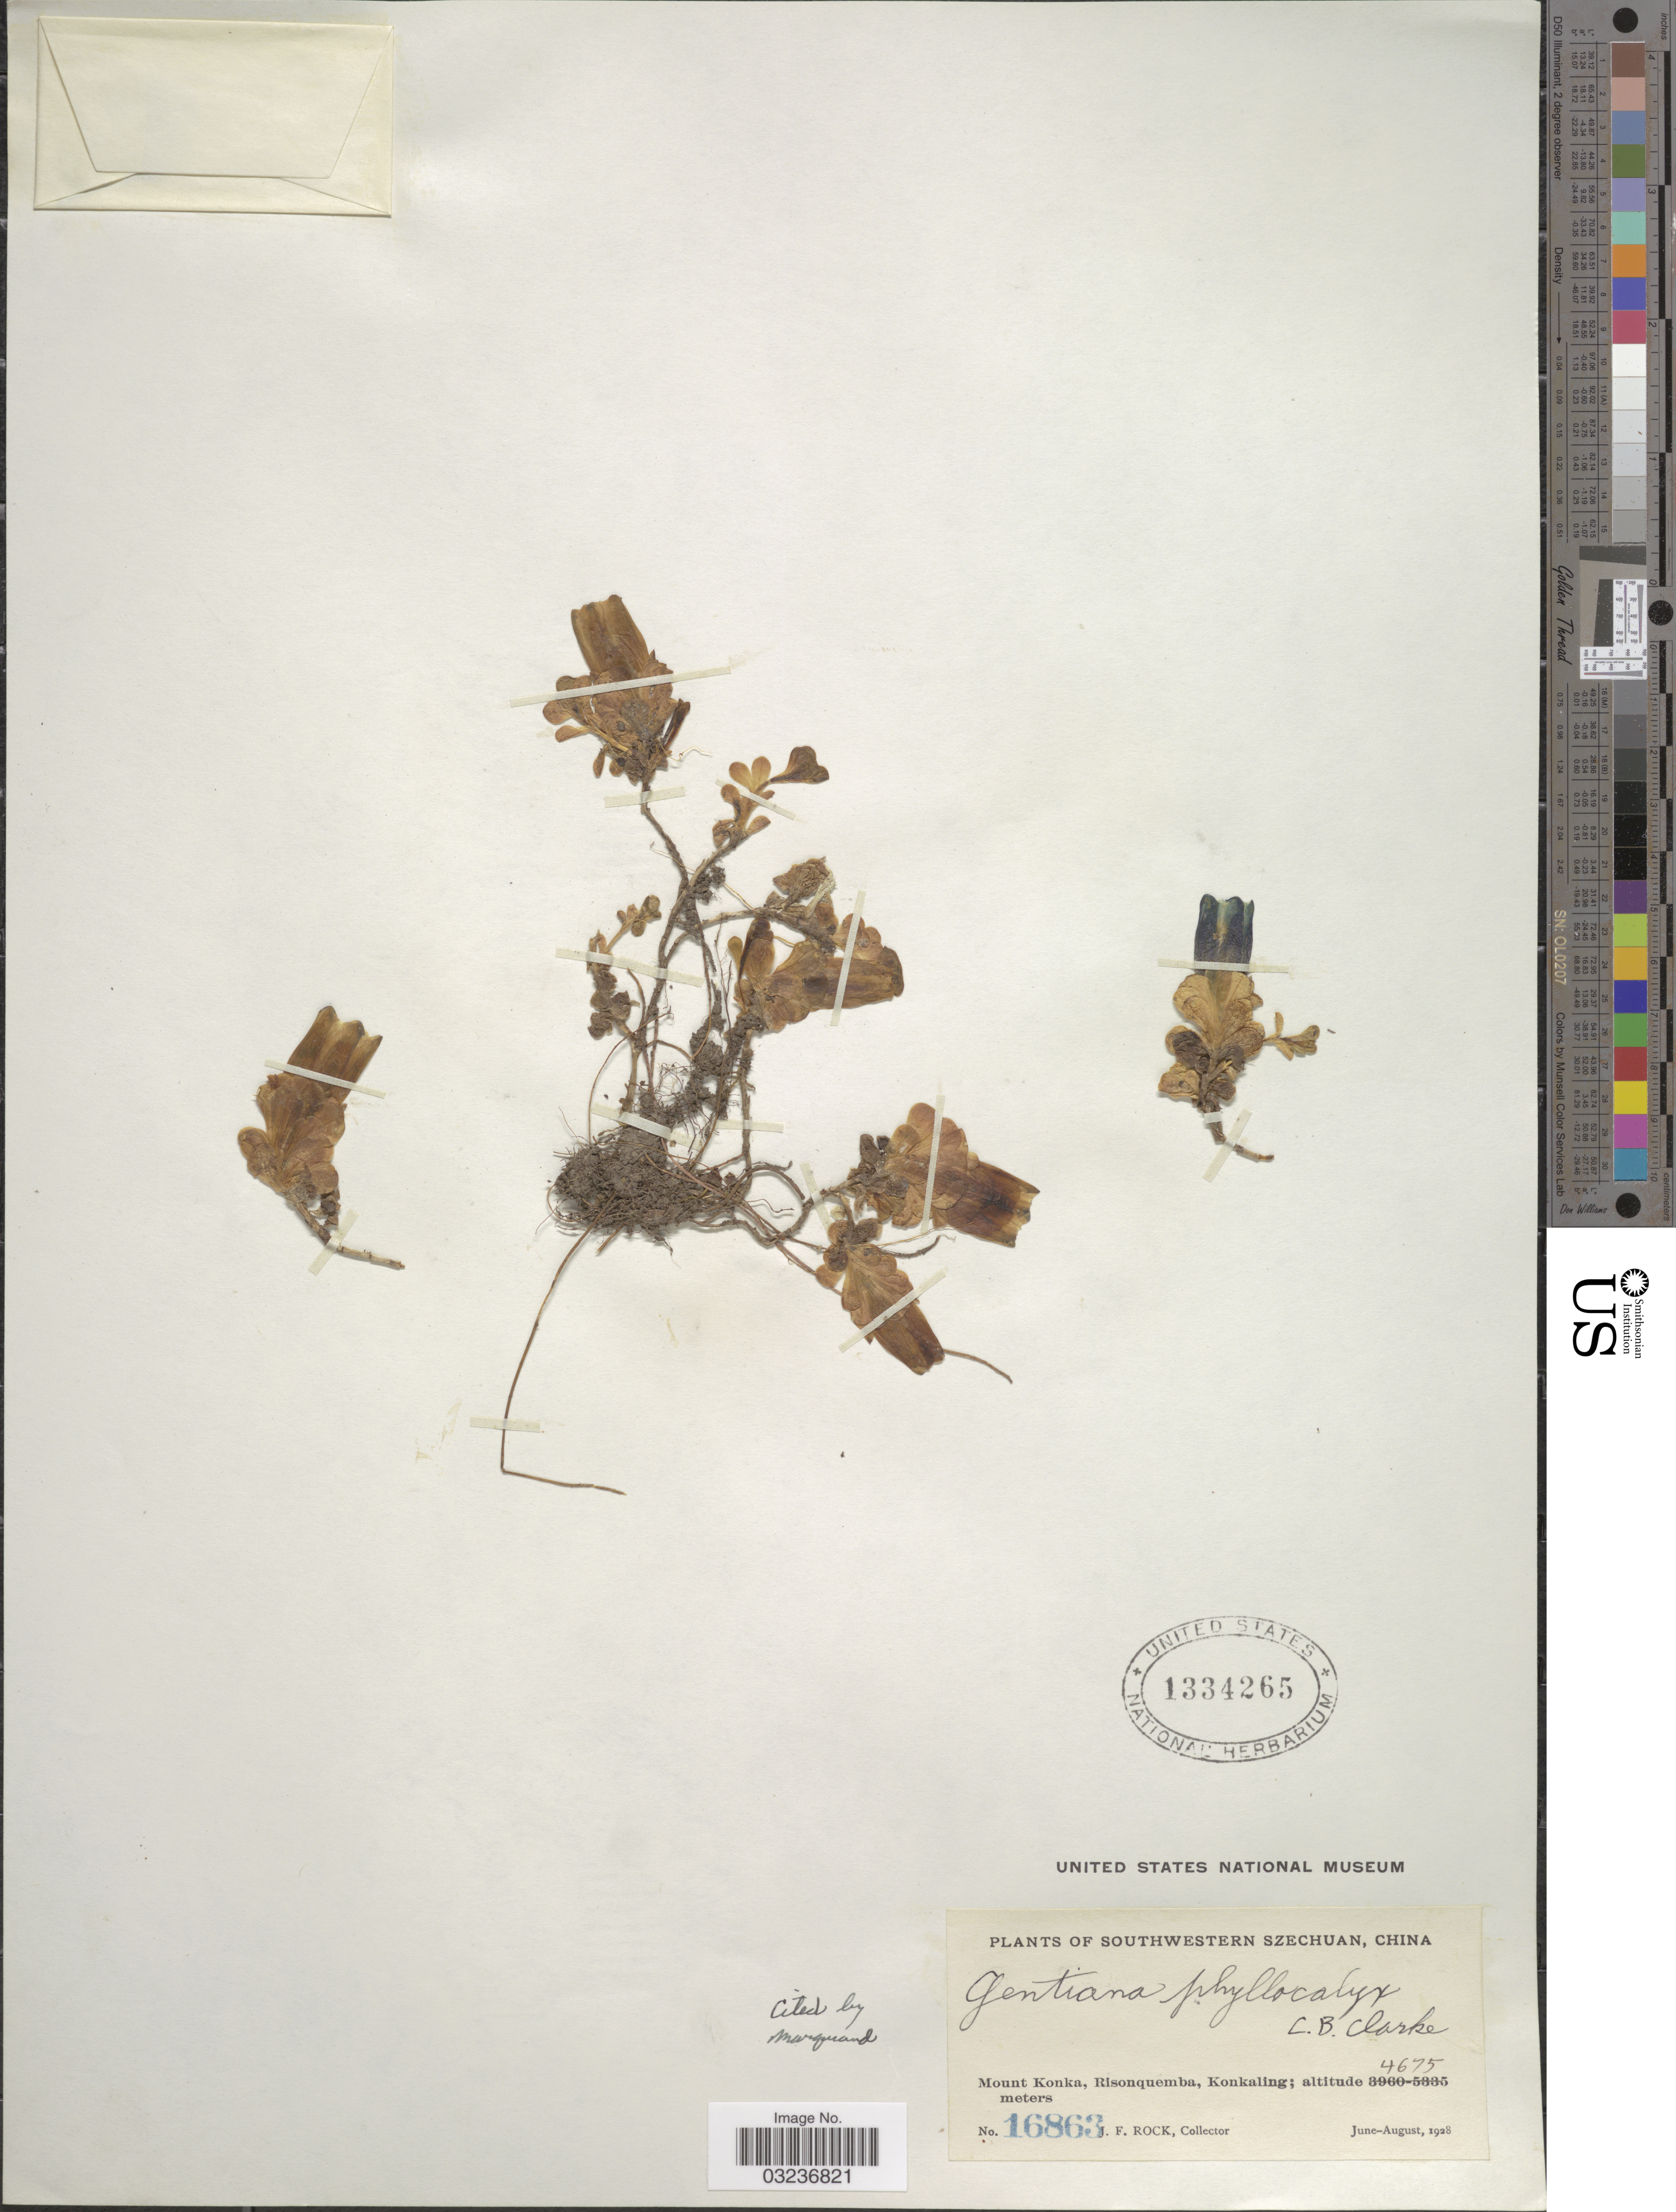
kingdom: Plantae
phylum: Tracheophyta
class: Magnoliopsida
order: Gentianales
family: Gentianaceae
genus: Gentiana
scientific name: Gentiana phyllocalyx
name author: C.B. Clarke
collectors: J. Rock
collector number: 16863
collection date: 1928-06/1928-08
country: China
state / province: Sichuan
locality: Southwestern Szechuan, China, Mount Konka, Risonquemba, Konkaling.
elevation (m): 4675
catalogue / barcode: US 1334265